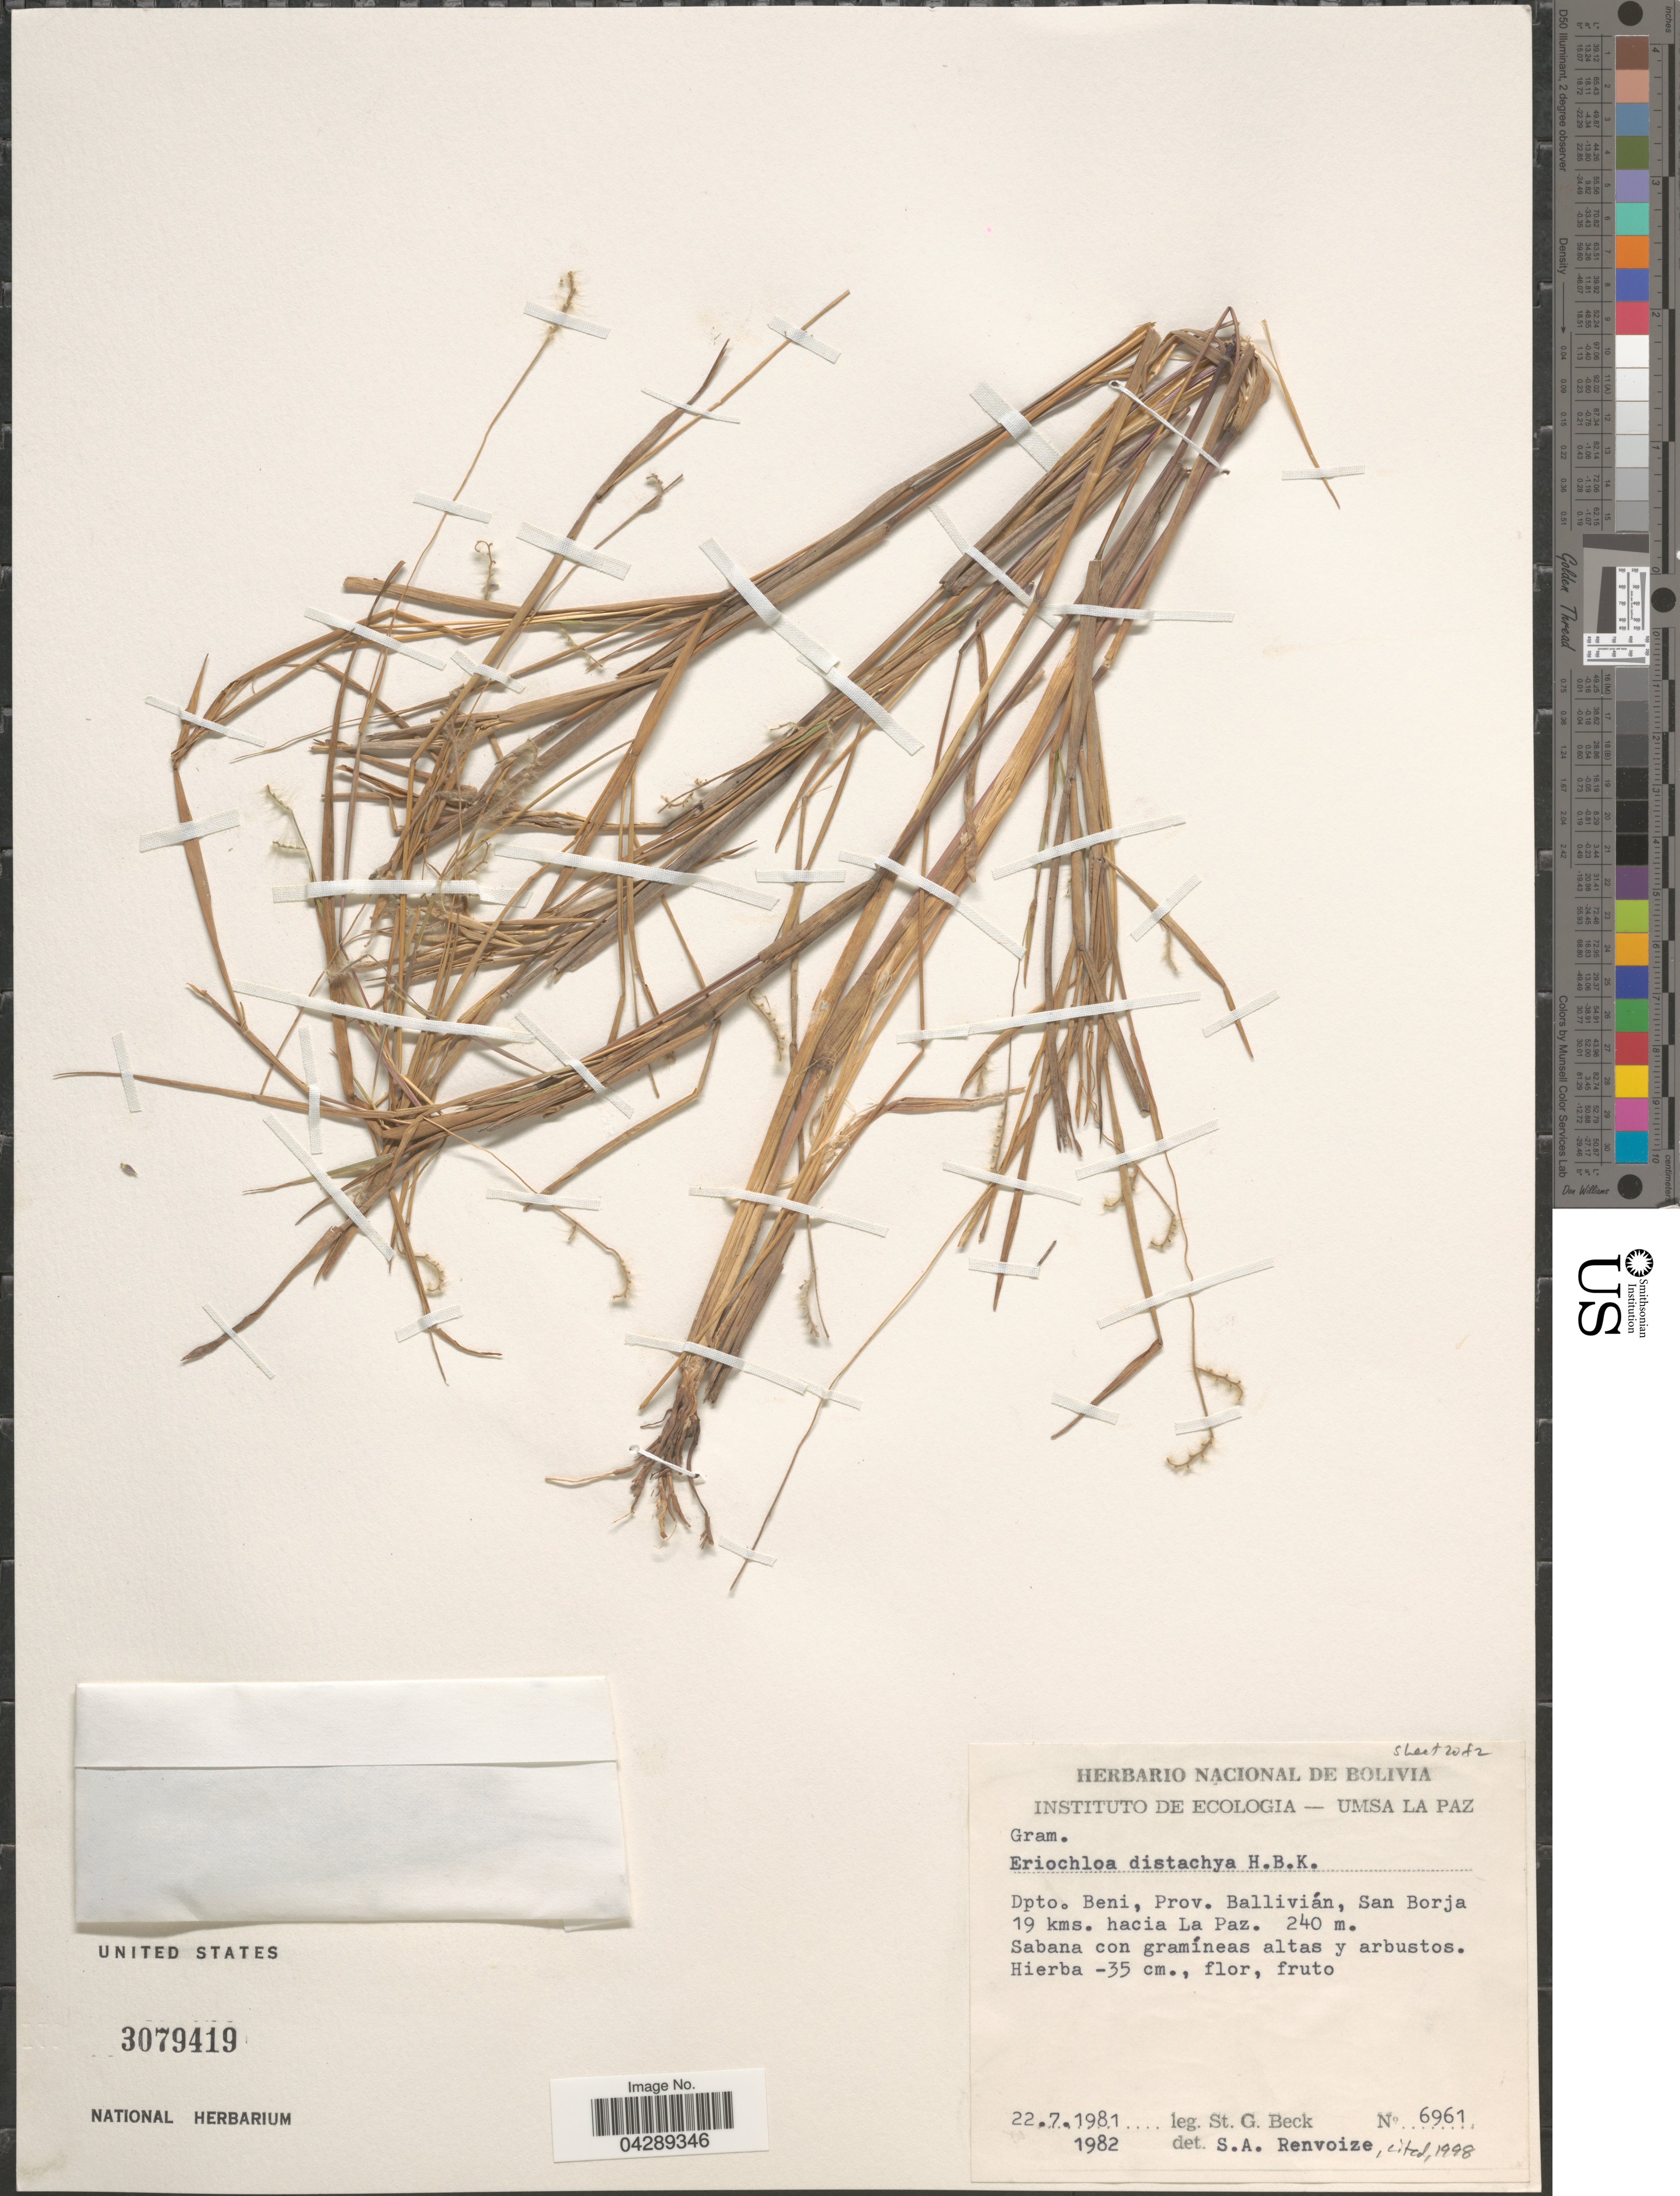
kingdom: Plantae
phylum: Tracheophyta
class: Liliopsida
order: Poales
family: Poaceae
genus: Eriochloa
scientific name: Eriochloa distachya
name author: Kunth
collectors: S. G. Beck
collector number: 6961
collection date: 1981-07-22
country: Bolivia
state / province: Beni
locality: Dpto. Beni, Prov. Ballivián, San Borja 19 kms. hacia La Paz.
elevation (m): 240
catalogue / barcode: US 3079419